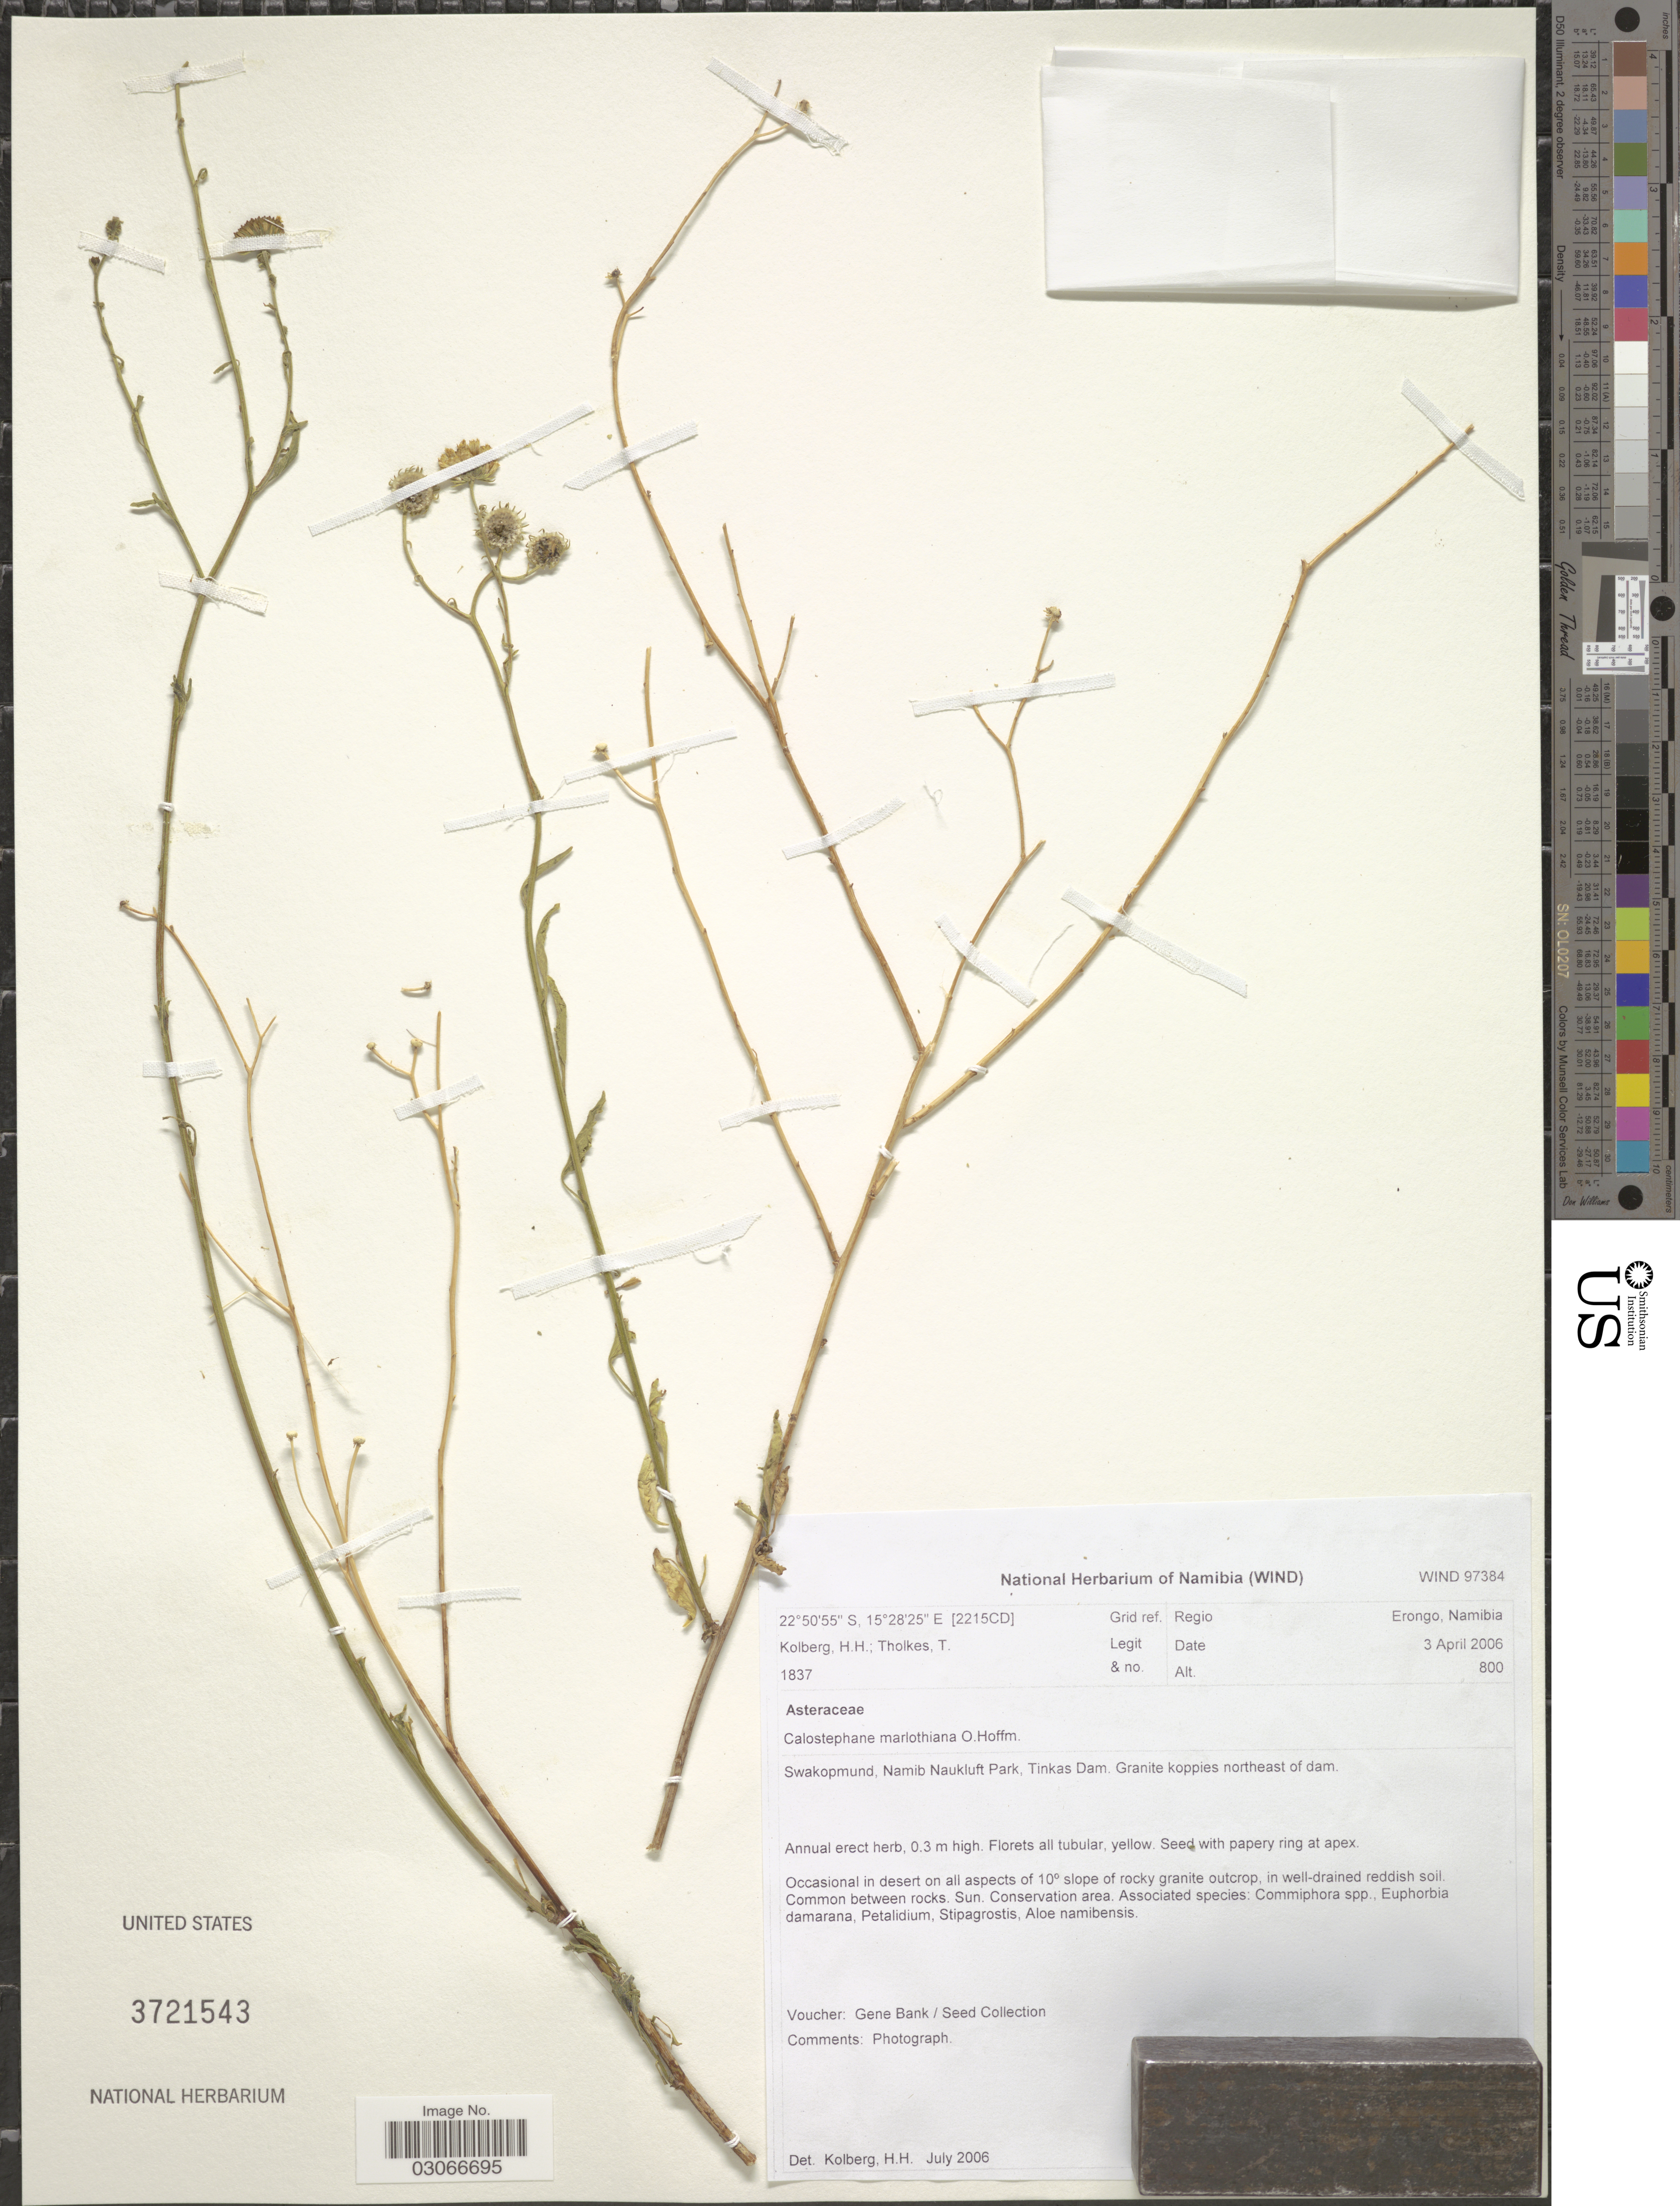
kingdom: Plantae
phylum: Tracheophyta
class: Magnoliopsida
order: Asterales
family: Asteraceae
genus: Calostephane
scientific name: Calostephane marlothiana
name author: O. Hoffm.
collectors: H. H. Kolberg & T. Tholkes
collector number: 1837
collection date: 2006-04-03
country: Namibia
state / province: Erongo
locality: [2215CD] Grid ref. Regio Erongo, Namibia. Swakopmund, Namib Naukluft Park, Tinkas Dam. Granite koppies northeast of dam.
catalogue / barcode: US 3721543